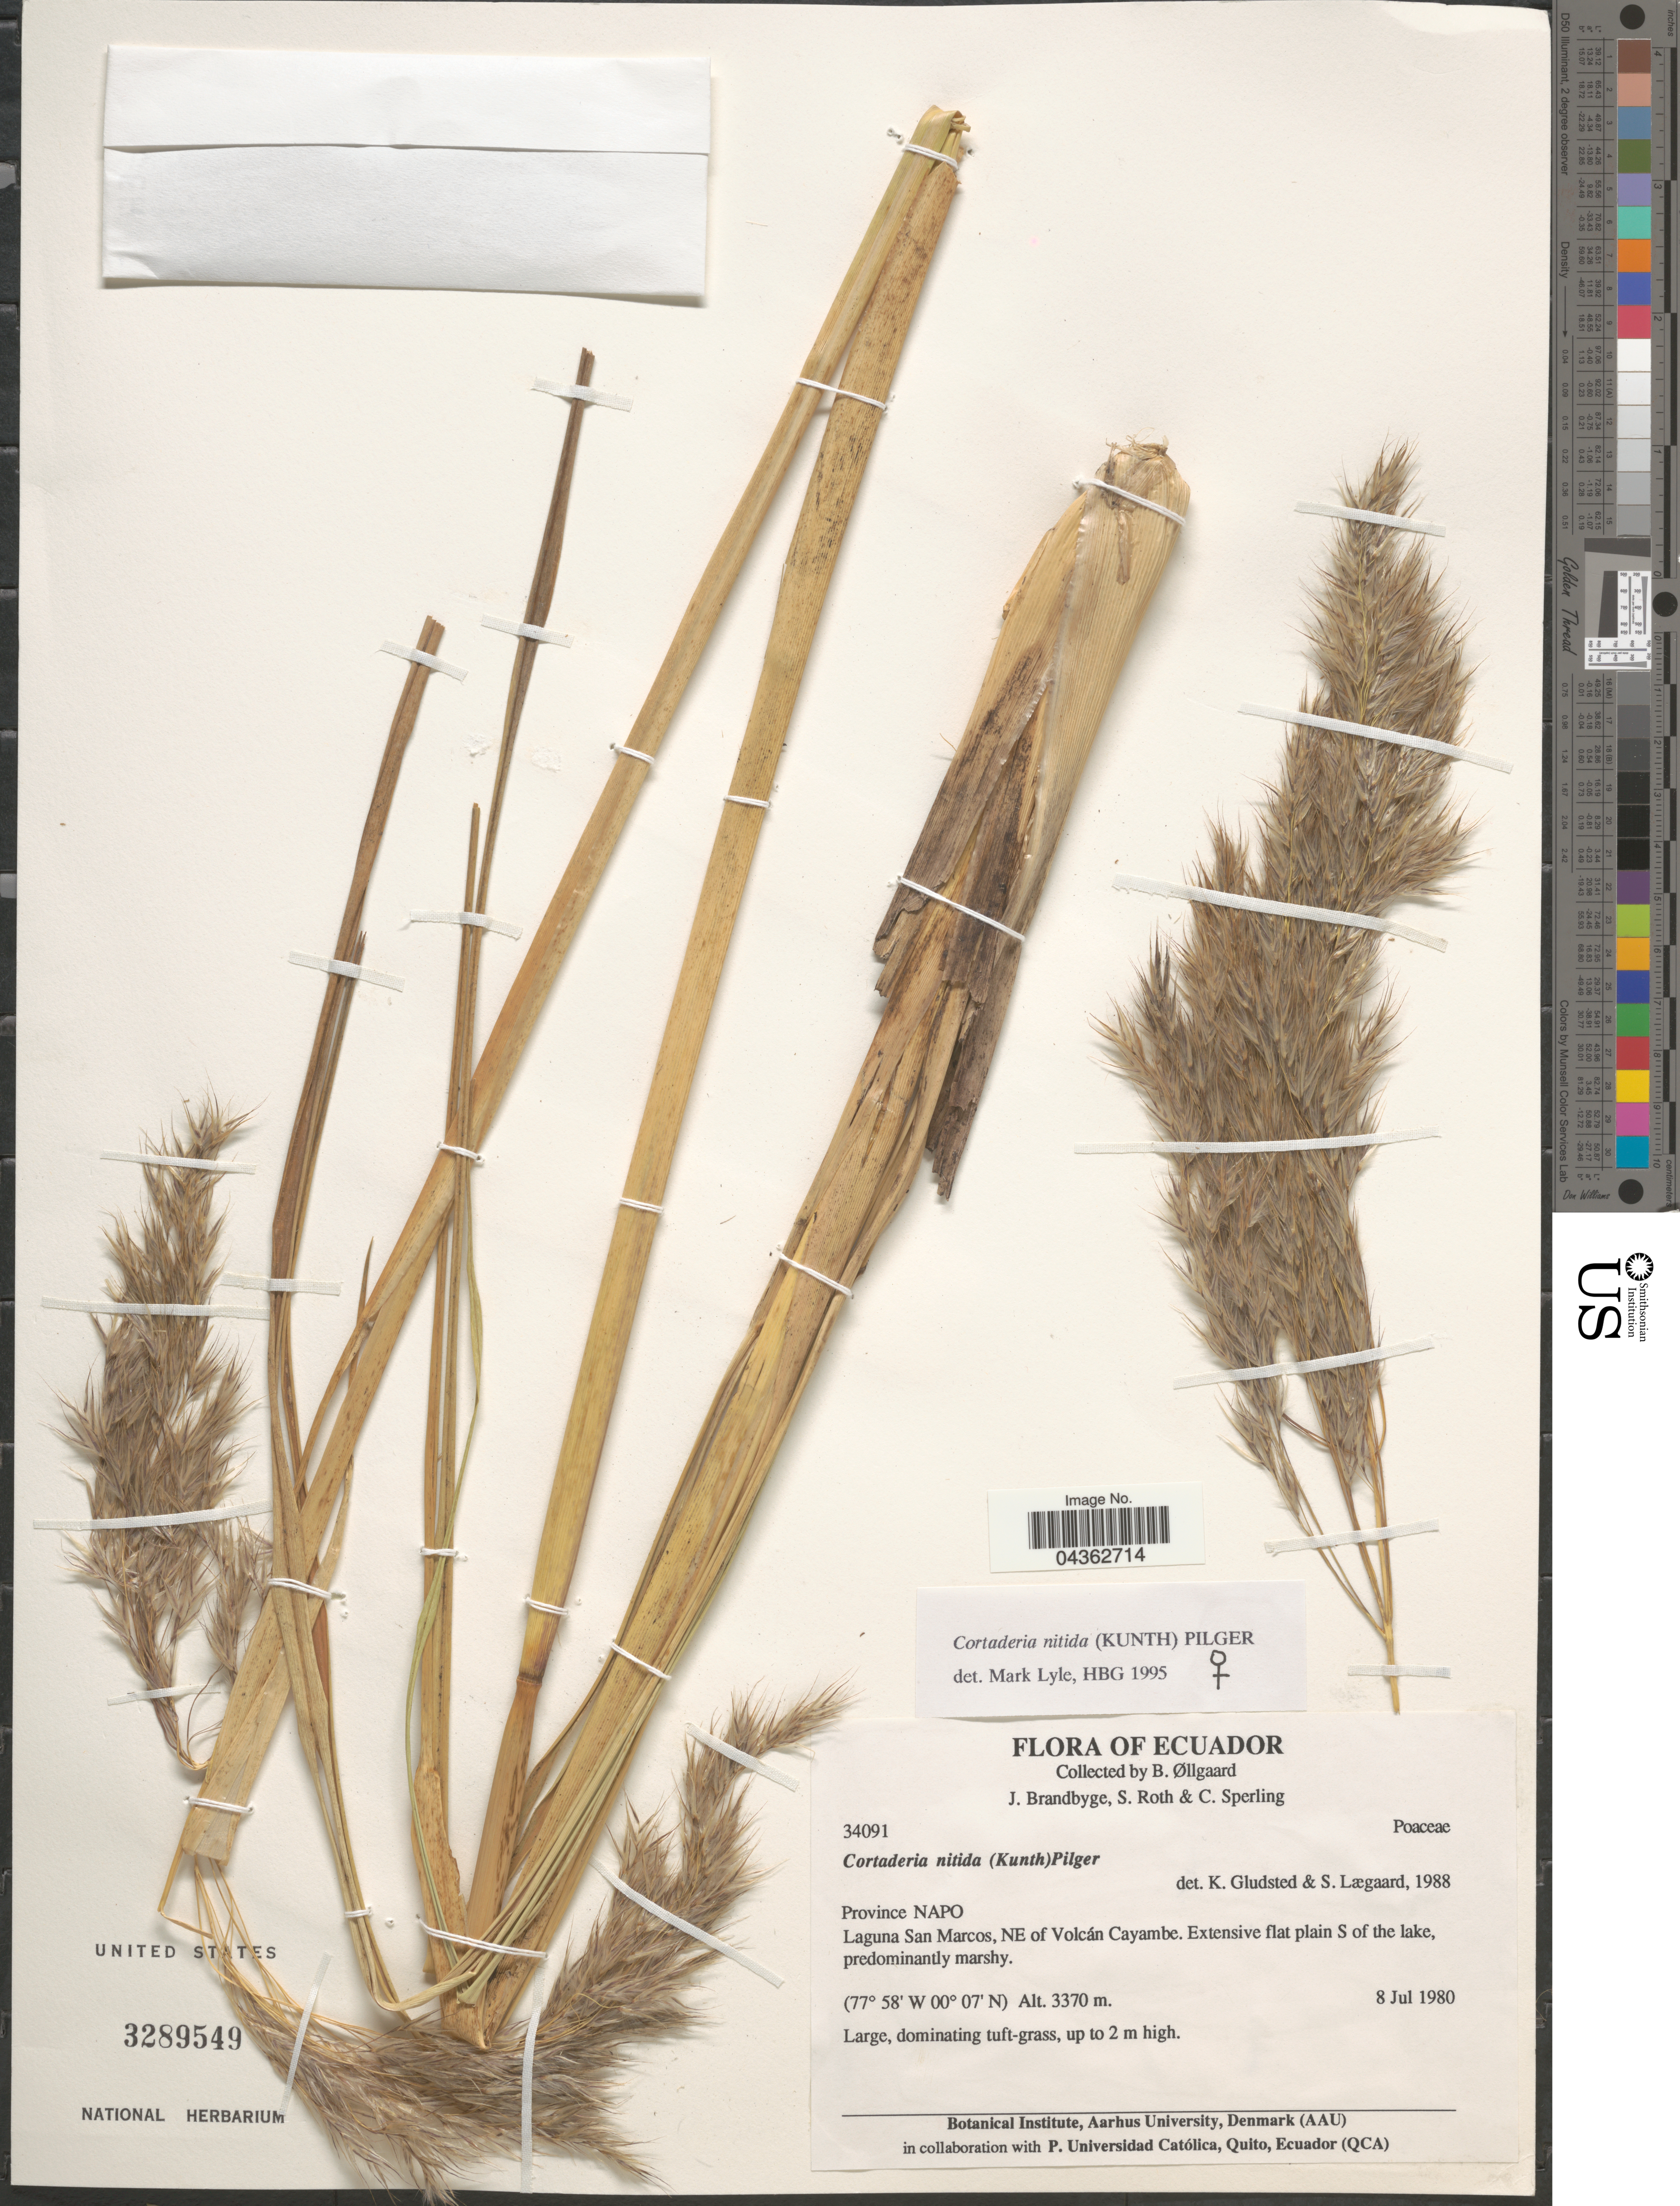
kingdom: Plantae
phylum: Tracheophyta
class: Liliopsida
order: Poales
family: Poaceae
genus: Cortaderia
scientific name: Cortaderia nitida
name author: (Kunth) Pilg.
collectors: B. Øllgaard, J. Brandbyge, S. Roth & C. Sperling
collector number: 34091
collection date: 1980-07-08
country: Ecuador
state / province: Napo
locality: Laguna San Marcos, NE of Volcán Cayambe. Extensive flat plain S of the lake.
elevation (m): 3370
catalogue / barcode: US 3289549